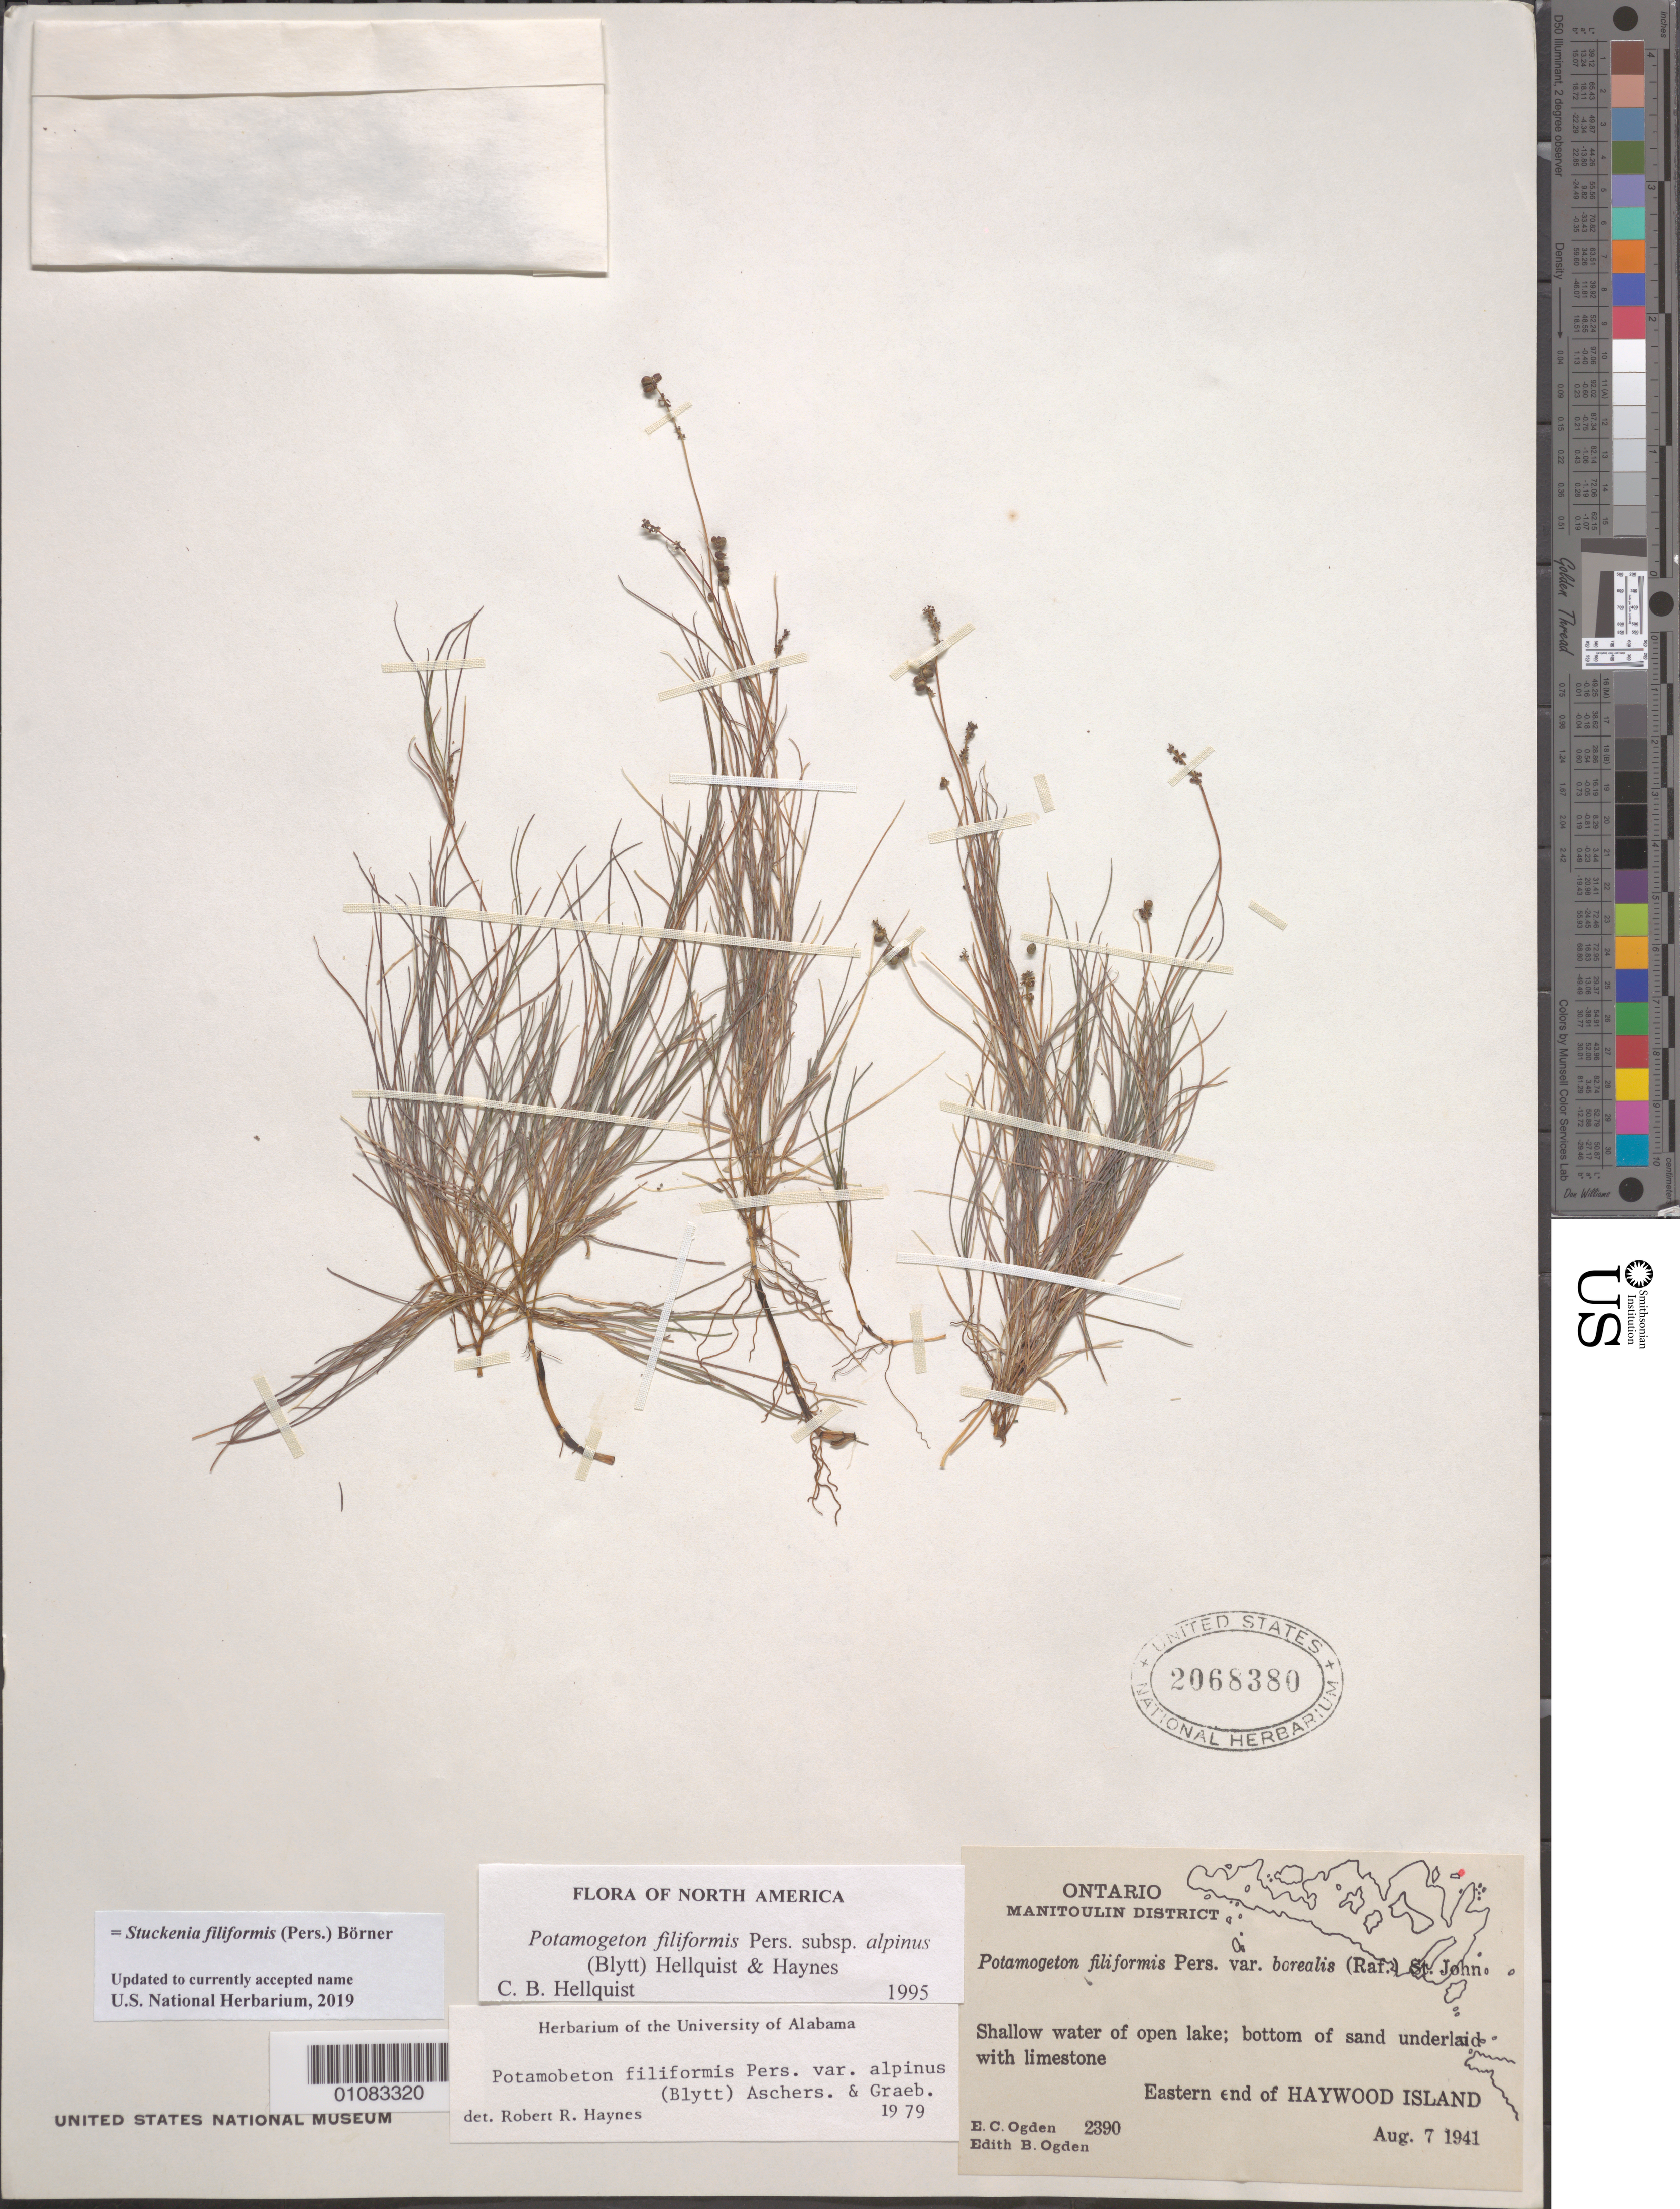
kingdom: Plantae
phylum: Tracheophyta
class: Liliopsida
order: Alismatales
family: Potamogetonaceae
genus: Stuckenia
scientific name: Stuckenia filiformis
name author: (Pers.) Börner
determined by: Strong, Mark T., (BOT), Smithsonian Institution - National Museum of Natural History (UNITED STATES)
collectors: E. Ogden & E. Ogden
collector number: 2390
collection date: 1941-08-07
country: Canada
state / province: Ontario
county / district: Manitoulin District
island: Haywood Island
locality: eastern end of island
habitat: Shallow water of open lake; bottom of sand underlaid with limestone.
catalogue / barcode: US 2068380